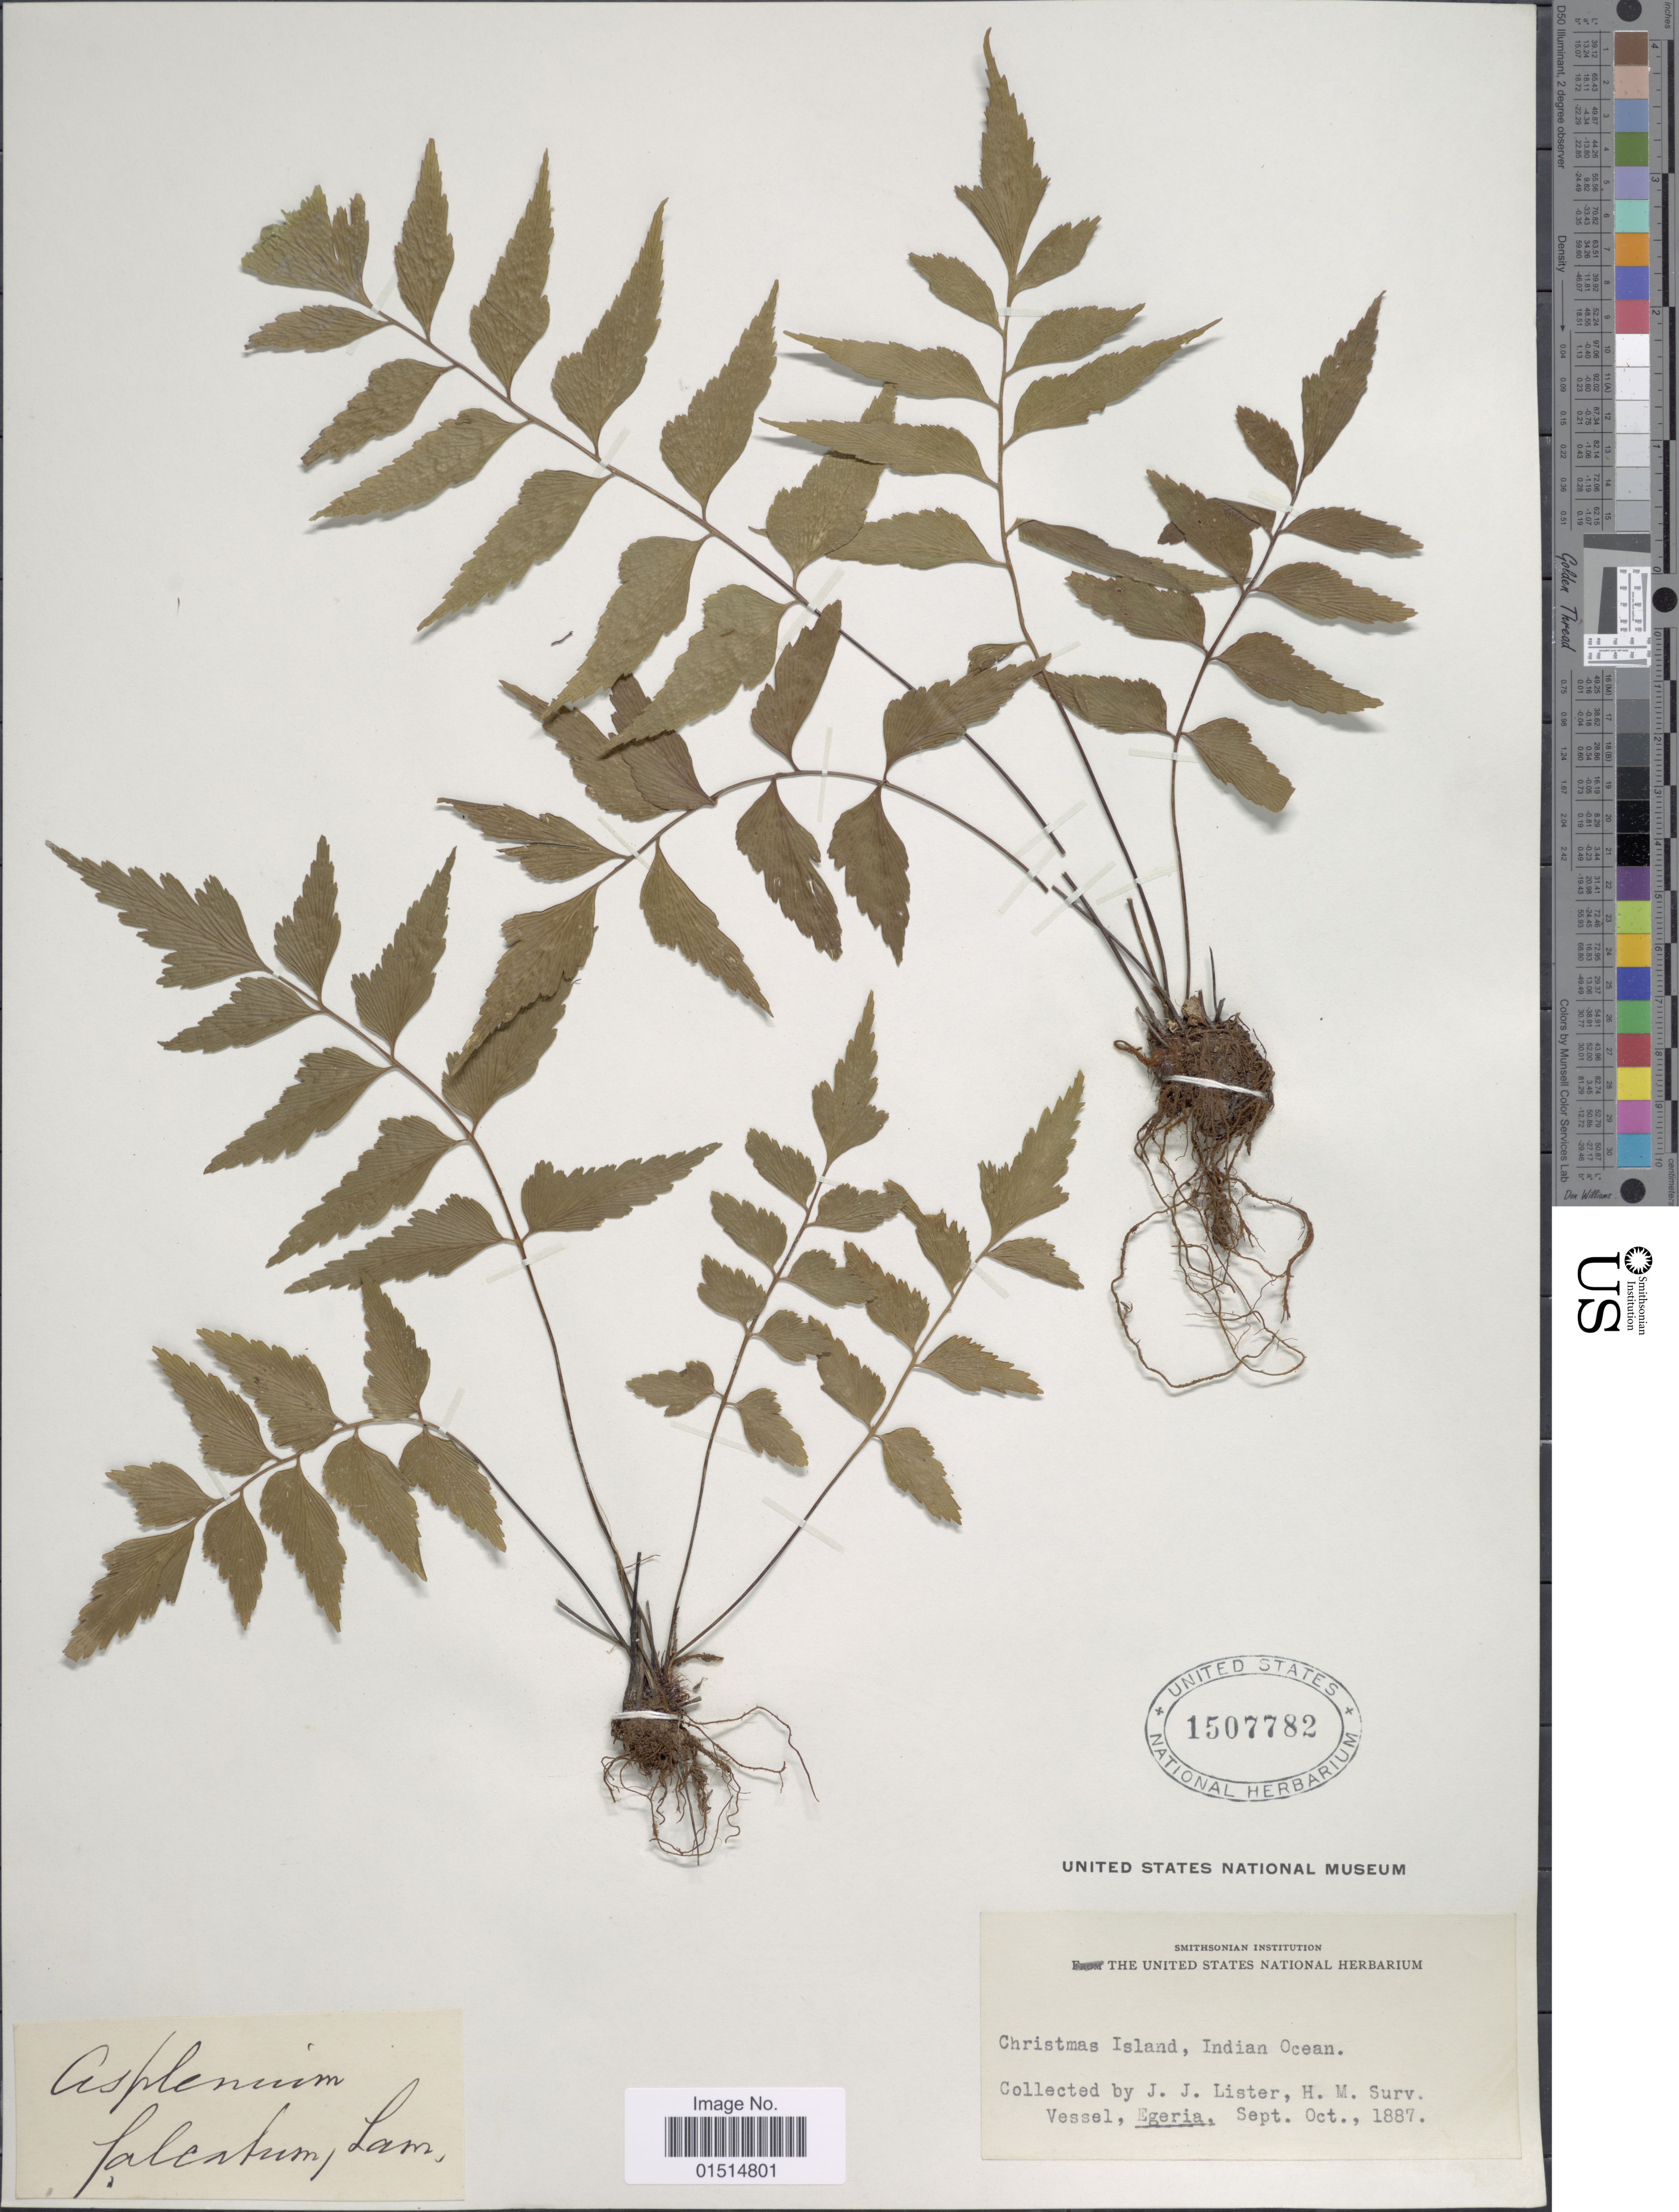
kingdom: Plantae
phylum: Tracheophyta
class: Polypodiopsida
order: Polypodiales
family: Aspleniaceae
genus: Asplenium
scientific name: Asplenium falcatum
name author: Lam.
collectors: J. Lister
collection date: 1887-09/1887-10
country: Australia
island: Christmas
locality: Christmas Island, Indian Ocean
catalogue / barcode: US 1507782